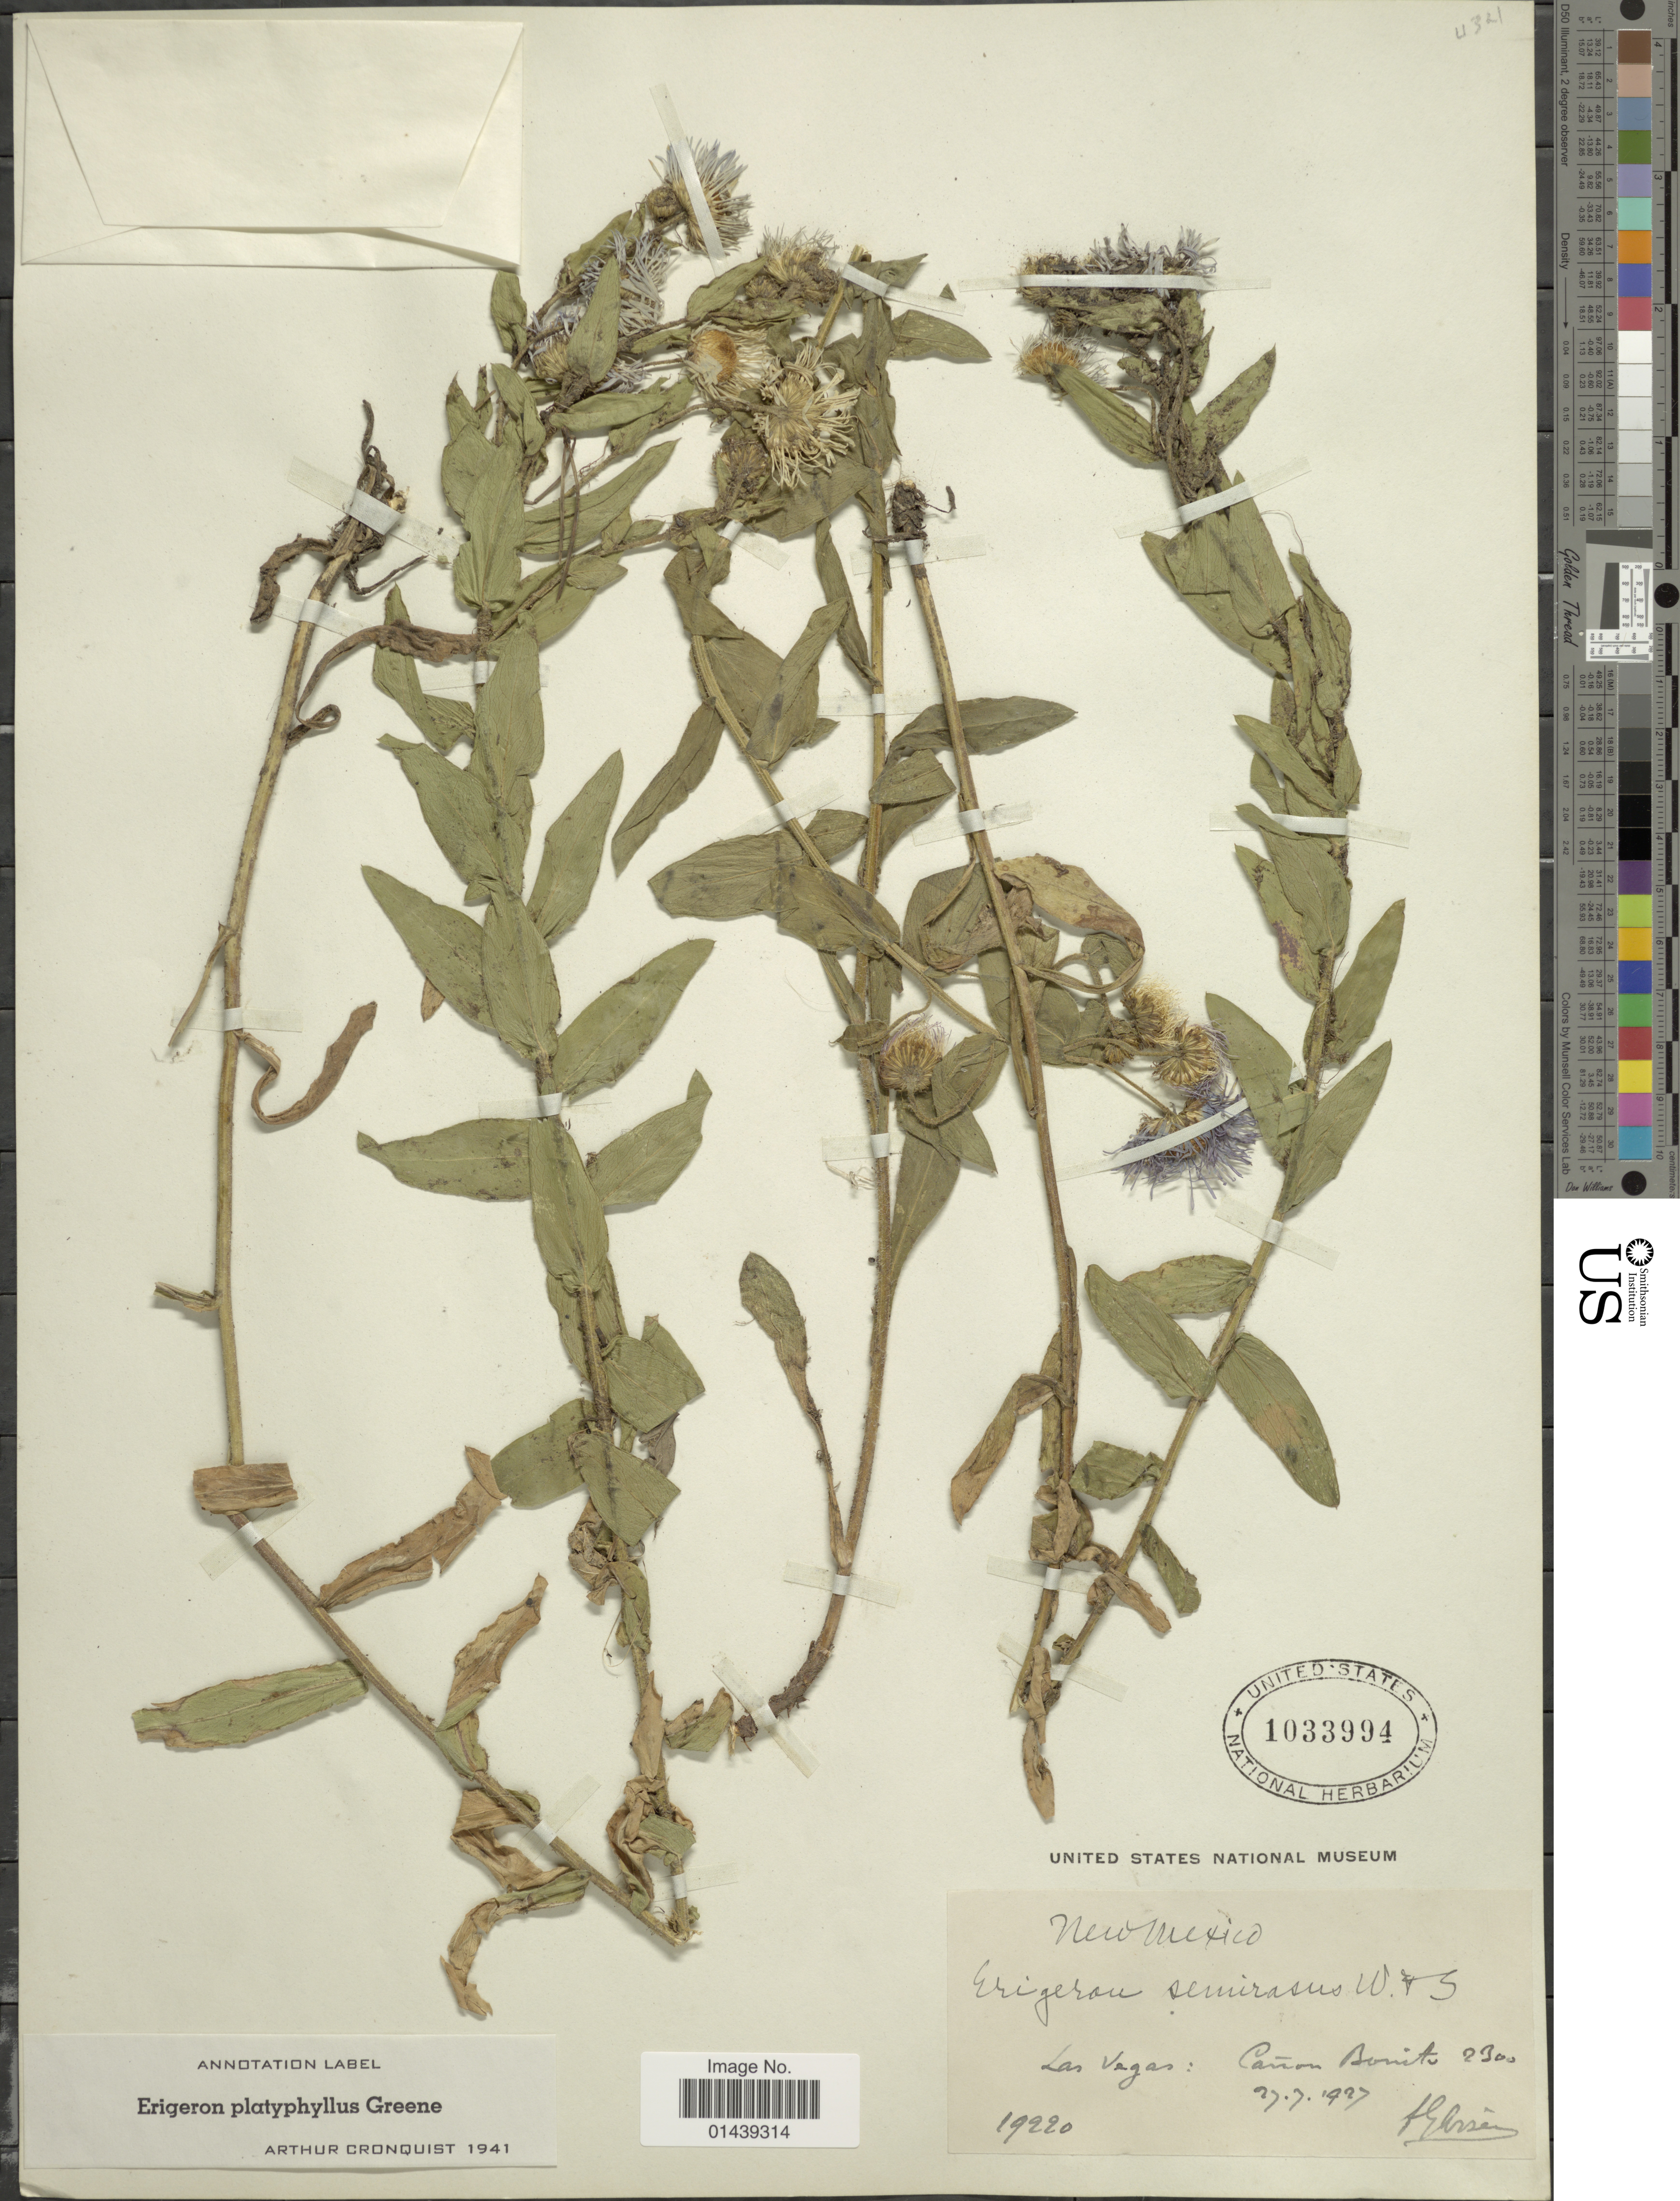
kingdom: Plantae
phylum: Tracheophyta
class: Magnoliopsida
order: Asterales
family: Asteraceae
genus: Erigeron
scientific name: Erigeron platyphyllus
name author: Greene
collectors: Bro. G. Arsène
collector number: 19220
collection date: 1927-07-27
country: United States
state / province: New Mexico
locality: Las Vegas: Cañon Bonito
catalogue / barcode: US 1033994